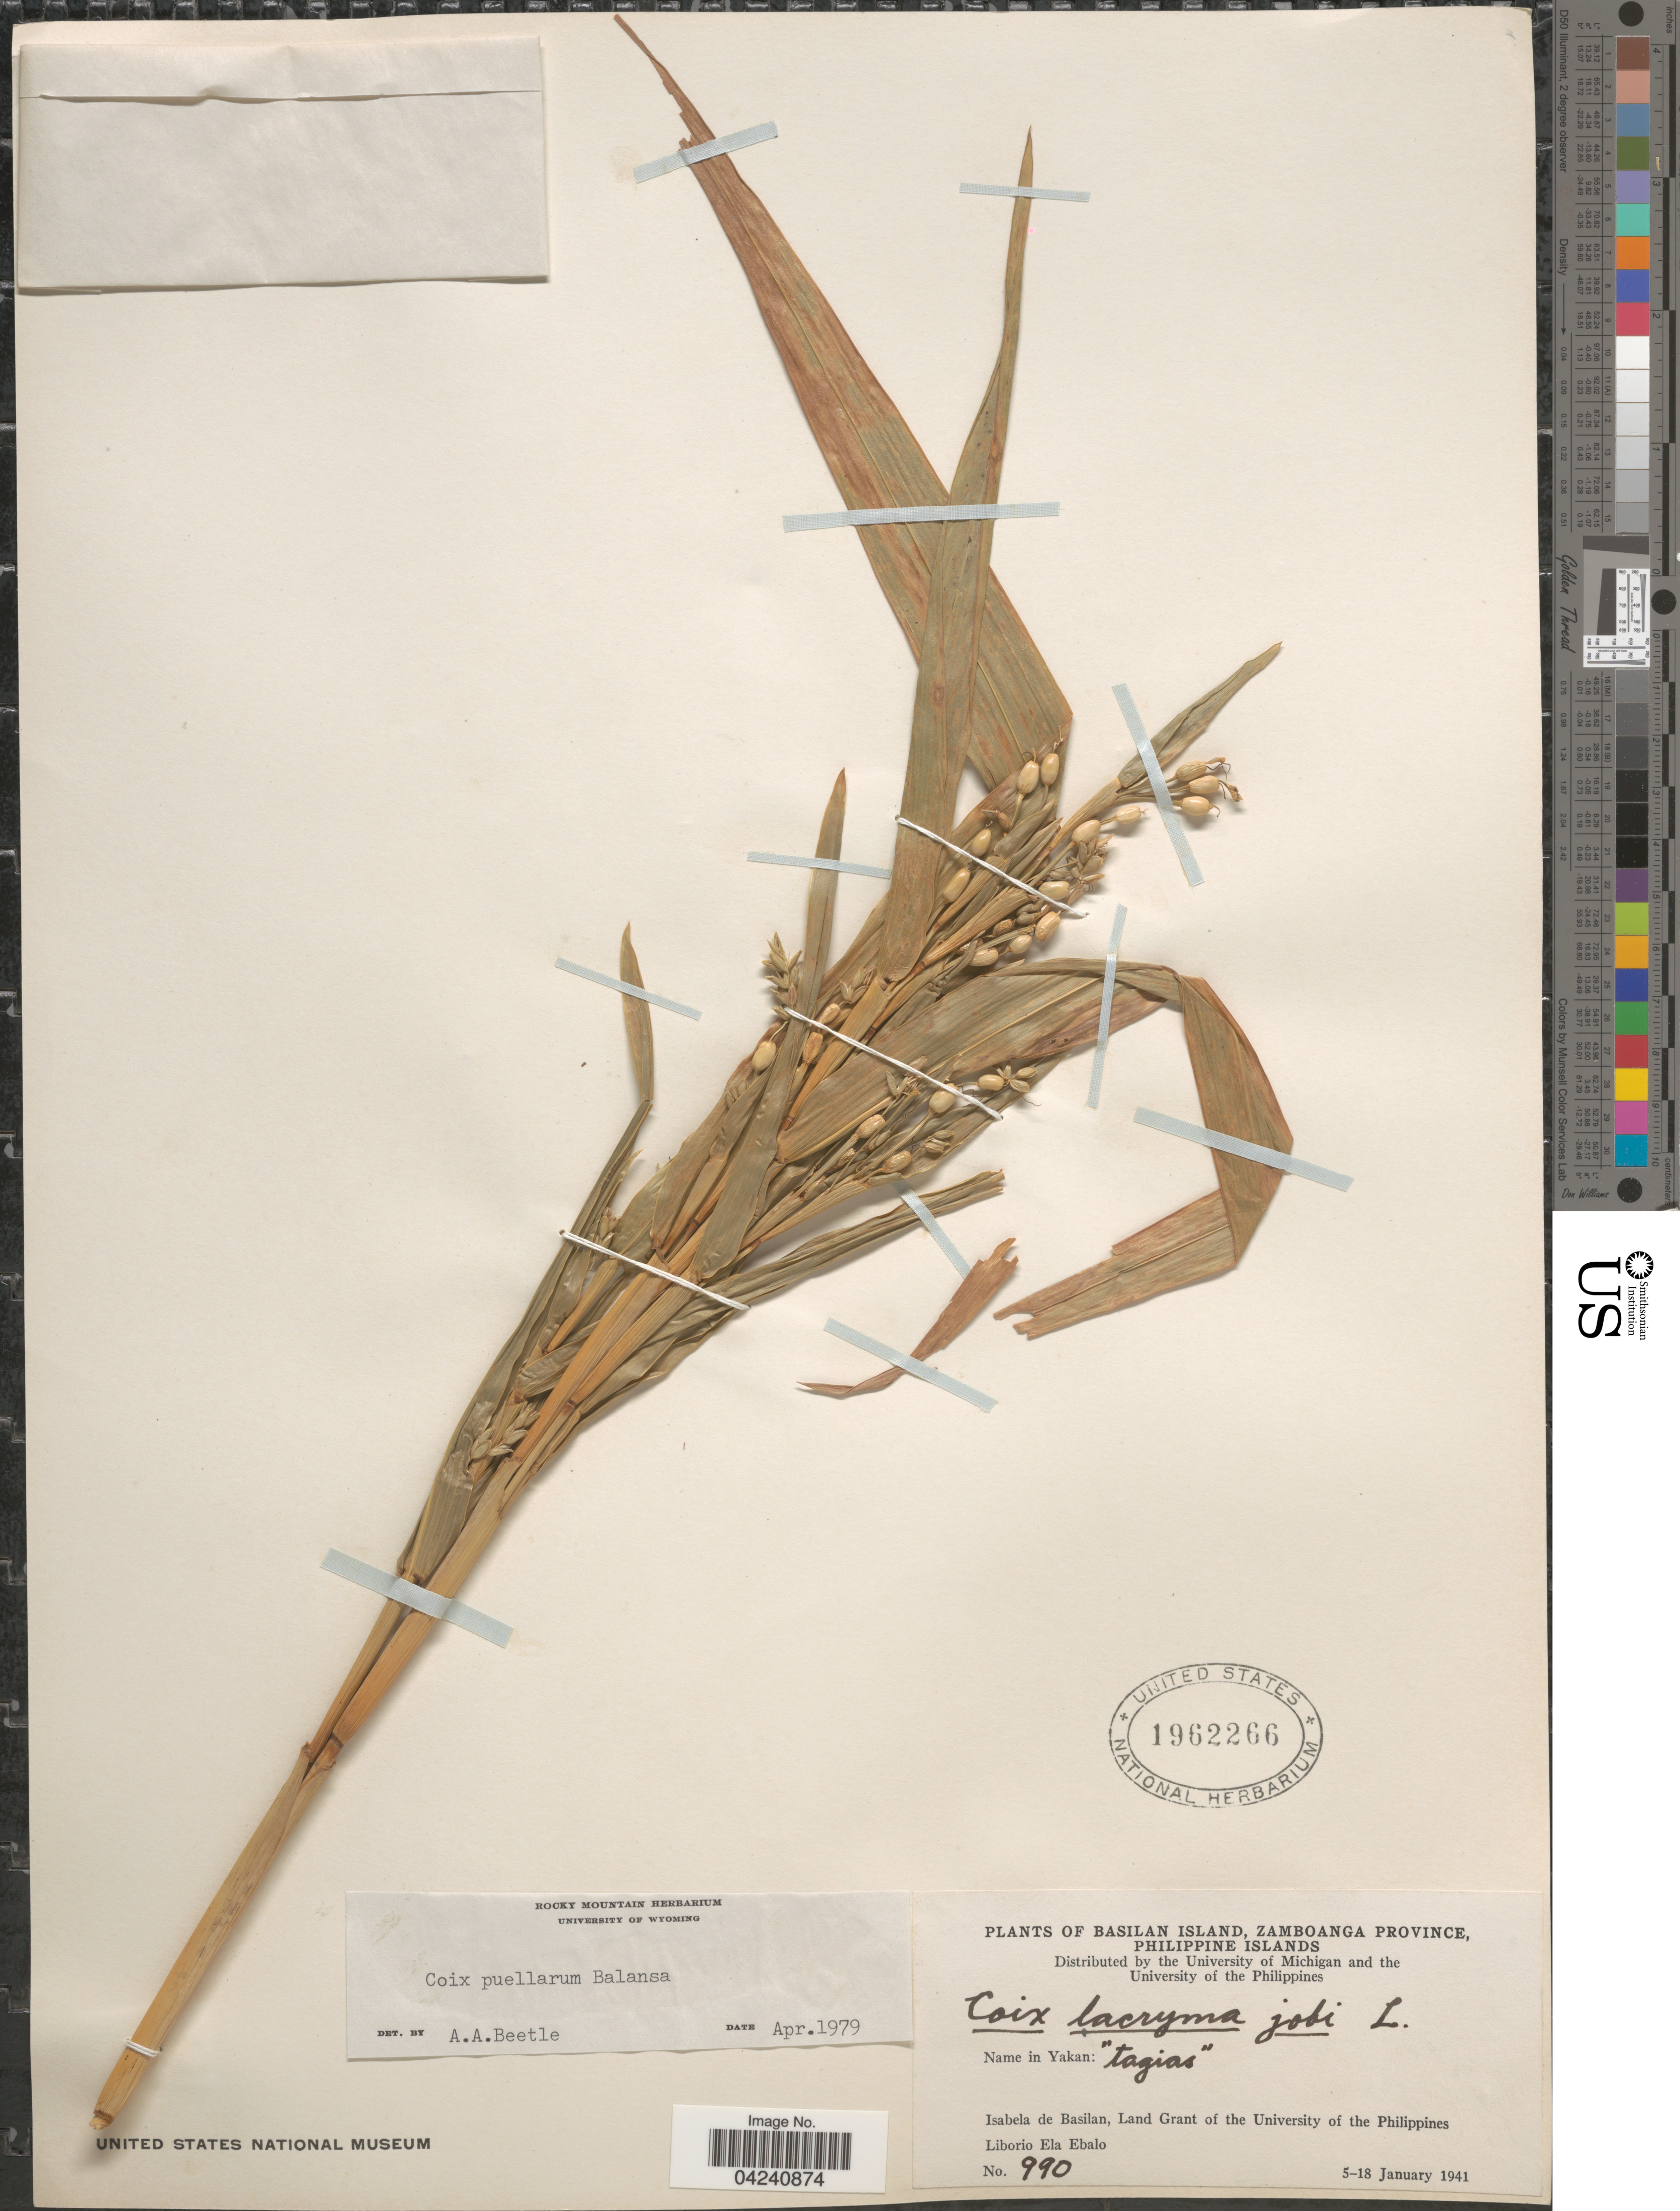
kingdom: Plantae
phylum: Tracheophyta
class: Liliopsida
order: Poales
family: Poaceae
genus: Coix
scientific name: Coix lacryma-jobi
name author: L.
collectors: L. Ebalo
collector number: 990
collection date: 1941-01-05/1941-01-18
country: Philippines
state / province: Muslim Mindanao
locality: Basilan Island, Zamboanga Province, Philippine Islands. Isabela de Basilan, Land Grant of the University of the Philippines.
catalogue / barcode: US 1962266